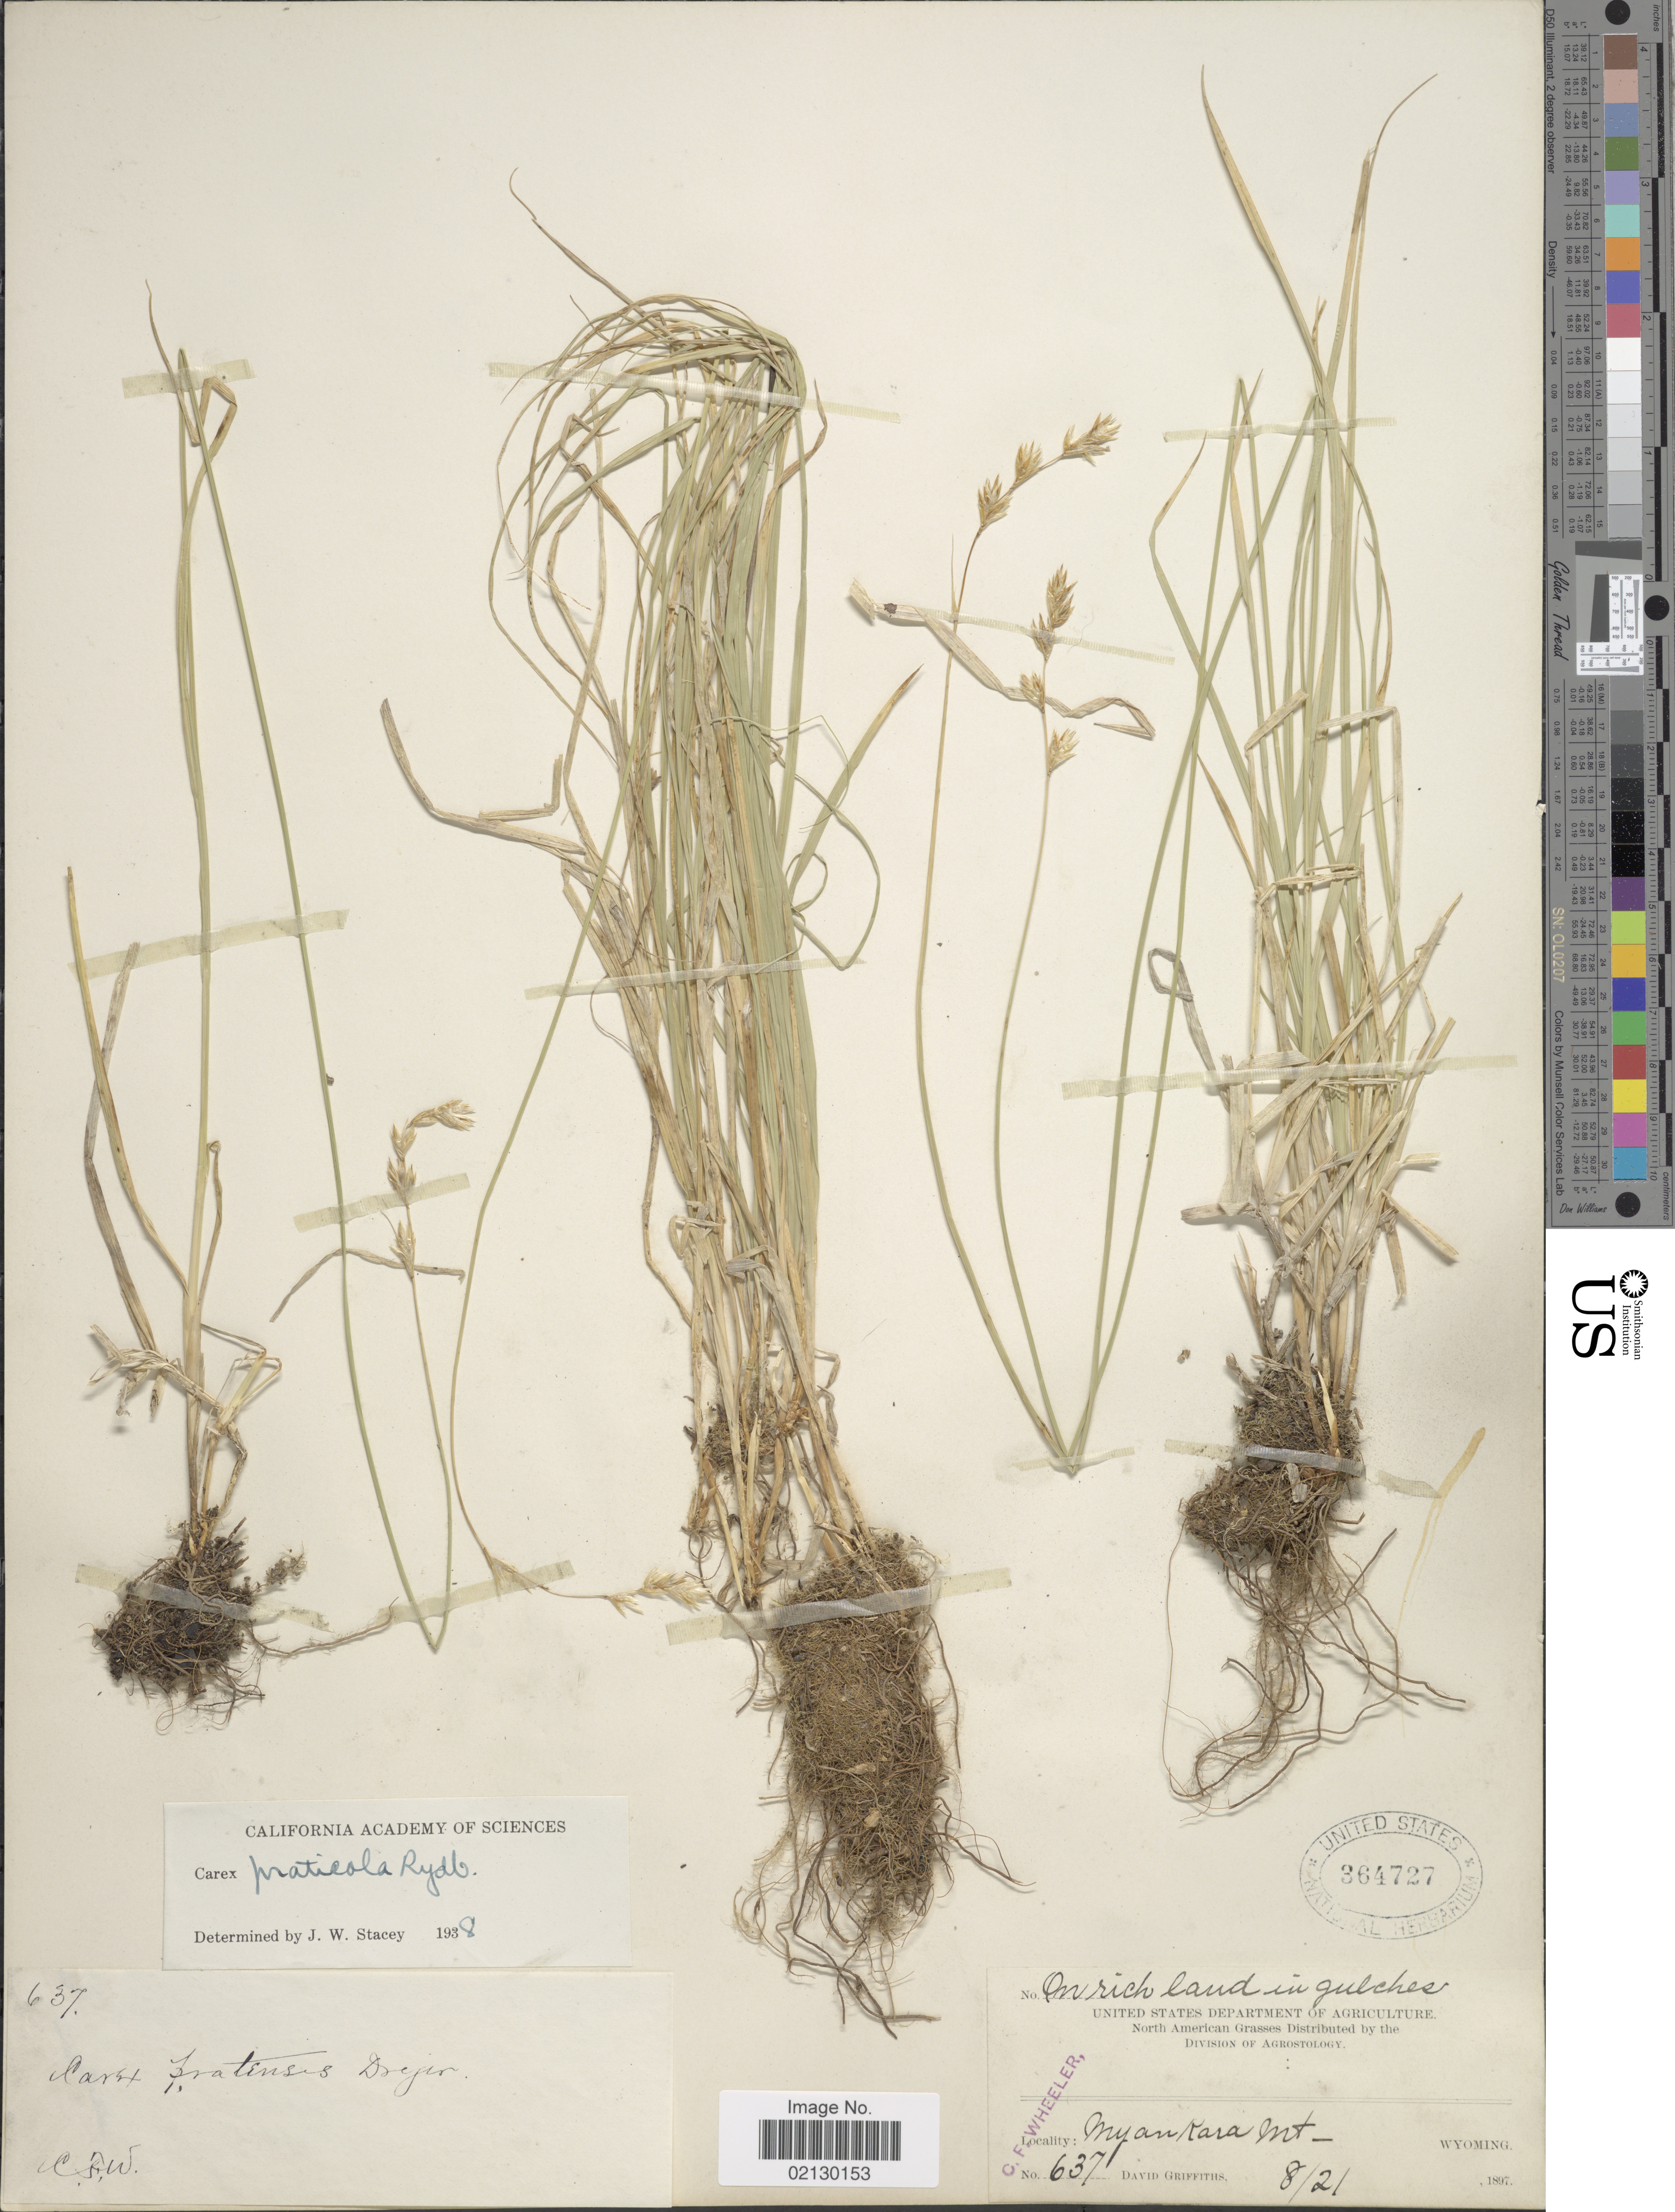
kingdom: Plantae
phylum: Tracheophyta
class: Liliopsida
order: Poales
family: Cyperaceae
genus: Carex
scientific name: Carex praticola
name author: Rydb.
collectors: D. Griffiths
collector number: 637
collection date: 1897-08-21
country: United States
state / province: Wyoming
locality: Inyan Kara Mt.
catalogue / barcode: US 364727